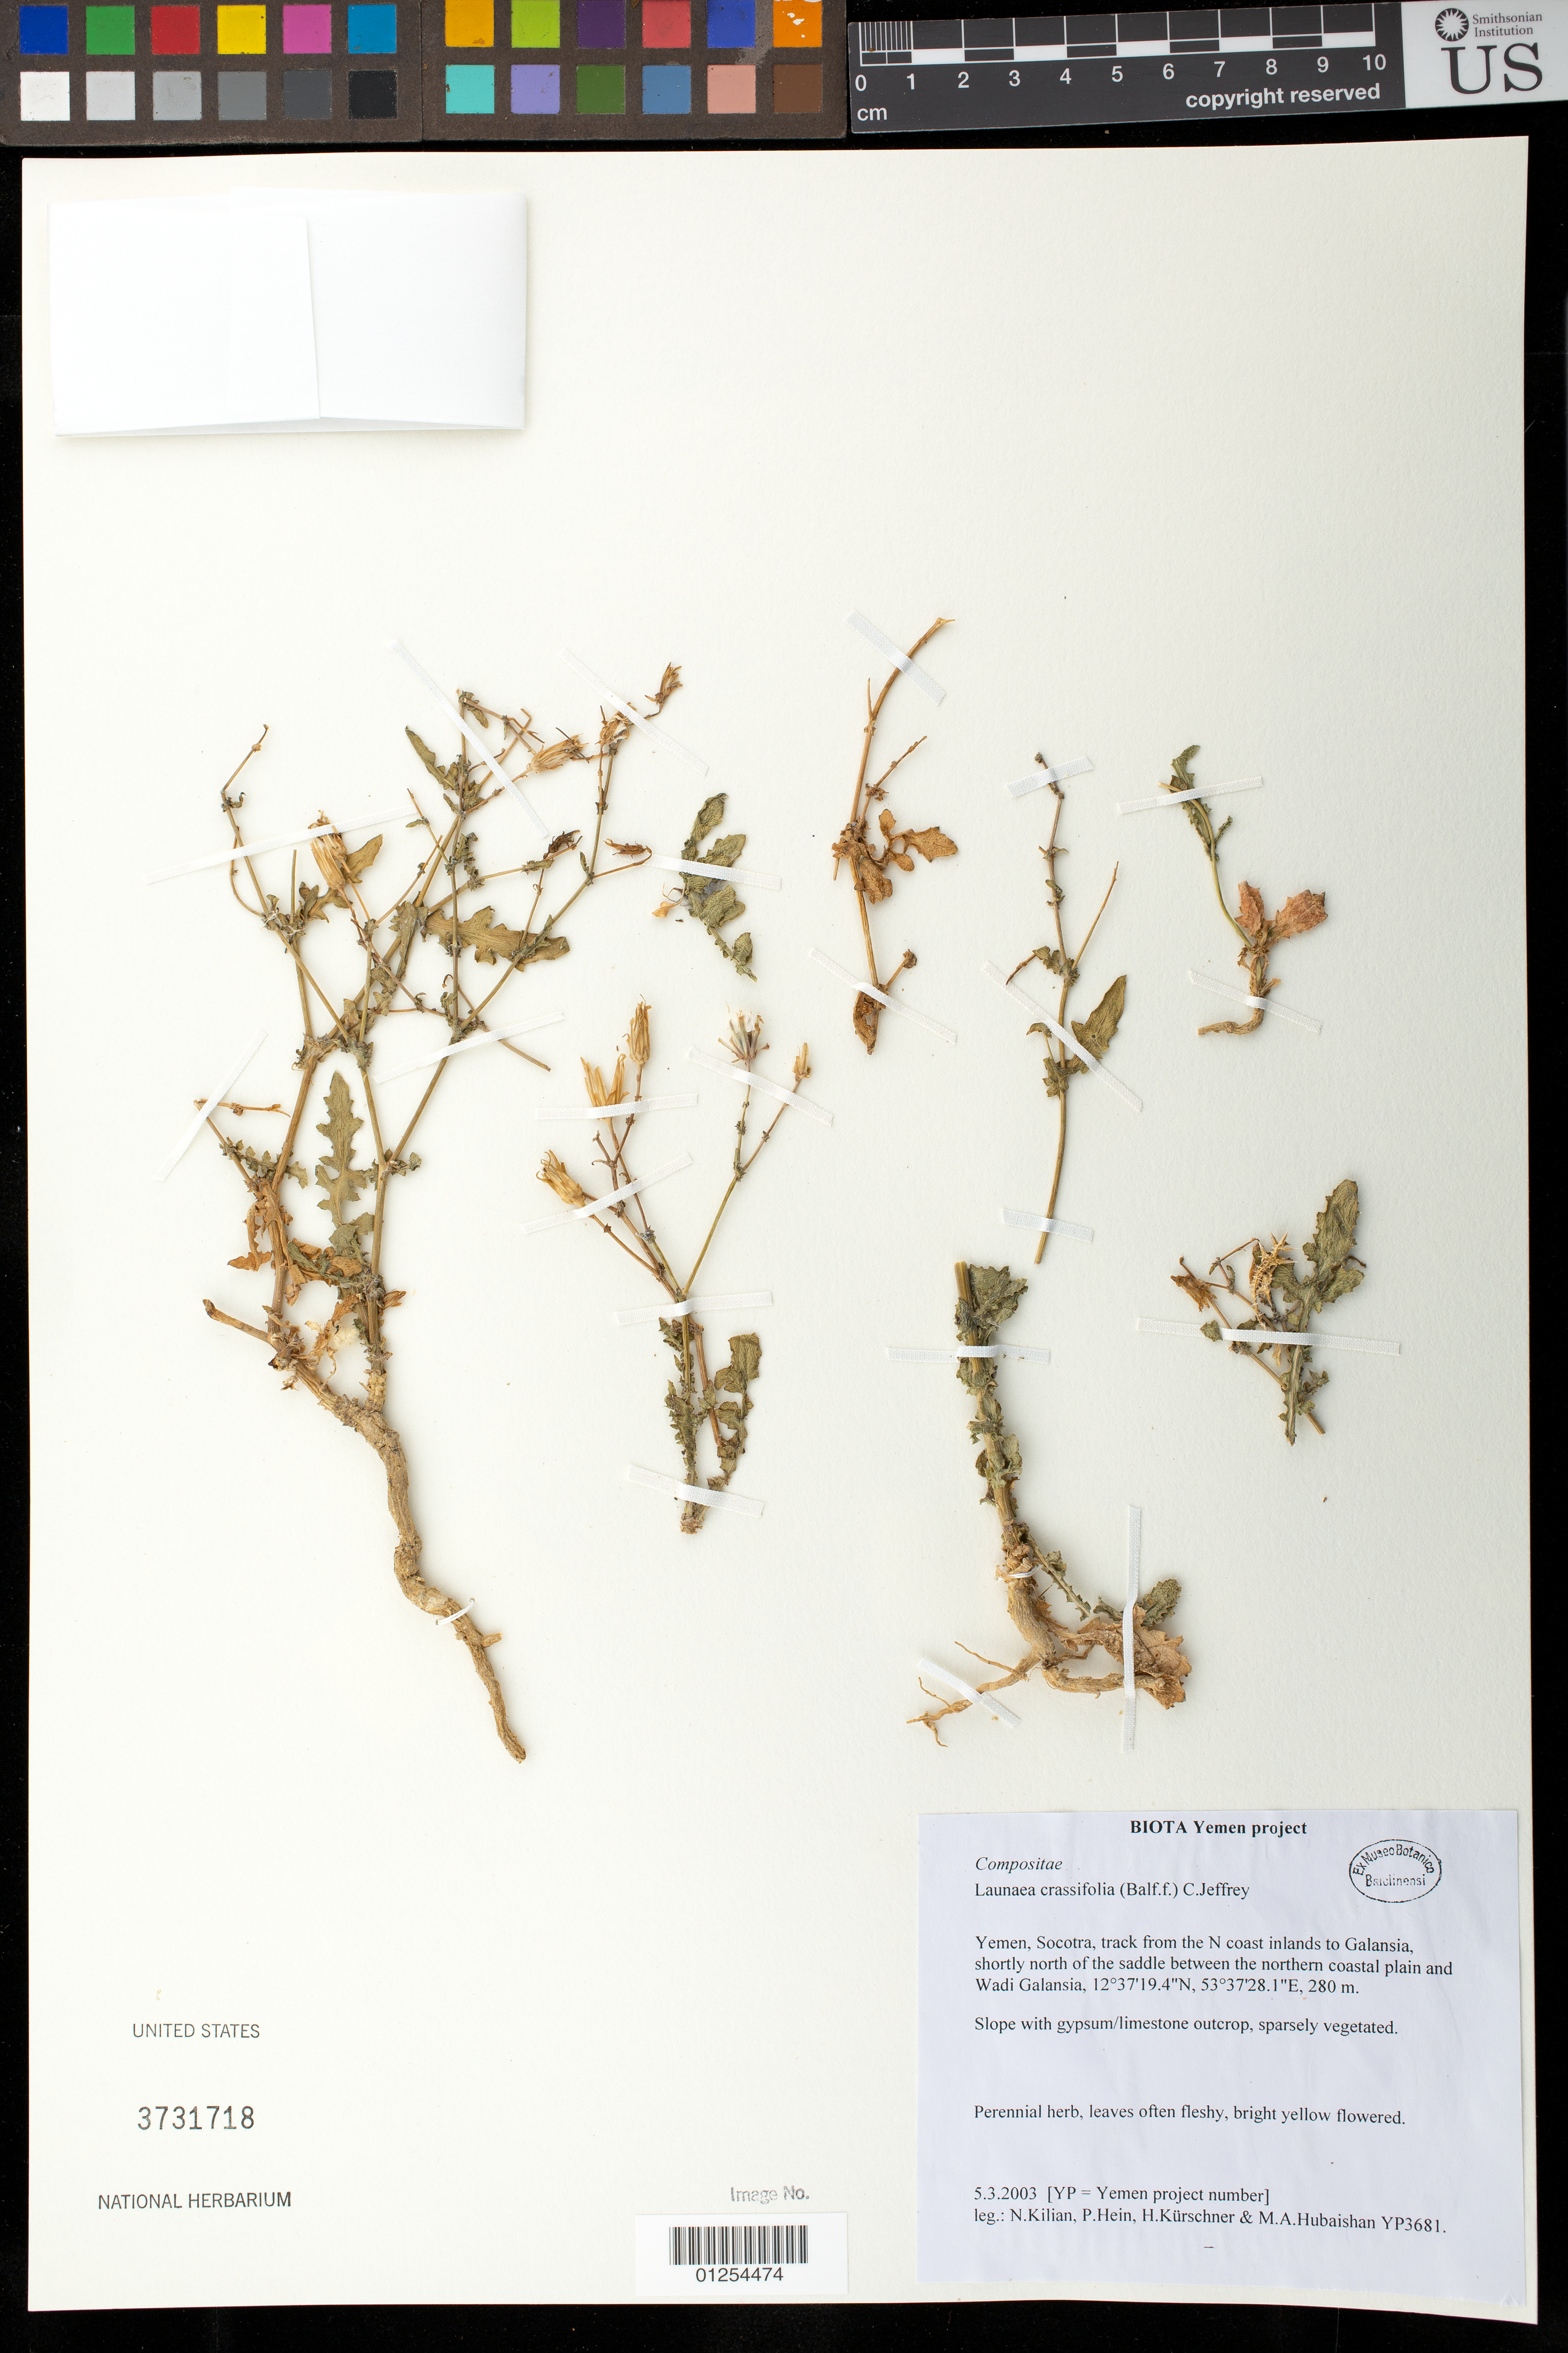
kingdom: Plantae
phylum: Tracheophyta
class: Magnoliopsida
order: Asterales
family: Asteraceae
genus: Launaea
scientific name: Launaea sp.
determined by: Kilian, Norbert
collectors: N. Kilian, P. Hein & M. Hubaishan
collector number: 3681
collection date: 2003-03-05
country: Yemen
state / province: Shabwah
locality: Yemen, Socotra, track from the N coast inlands to Galansia, shortly north of the saddle between the northern coastal plain and Wadi Galansia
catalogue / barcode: US 3731718